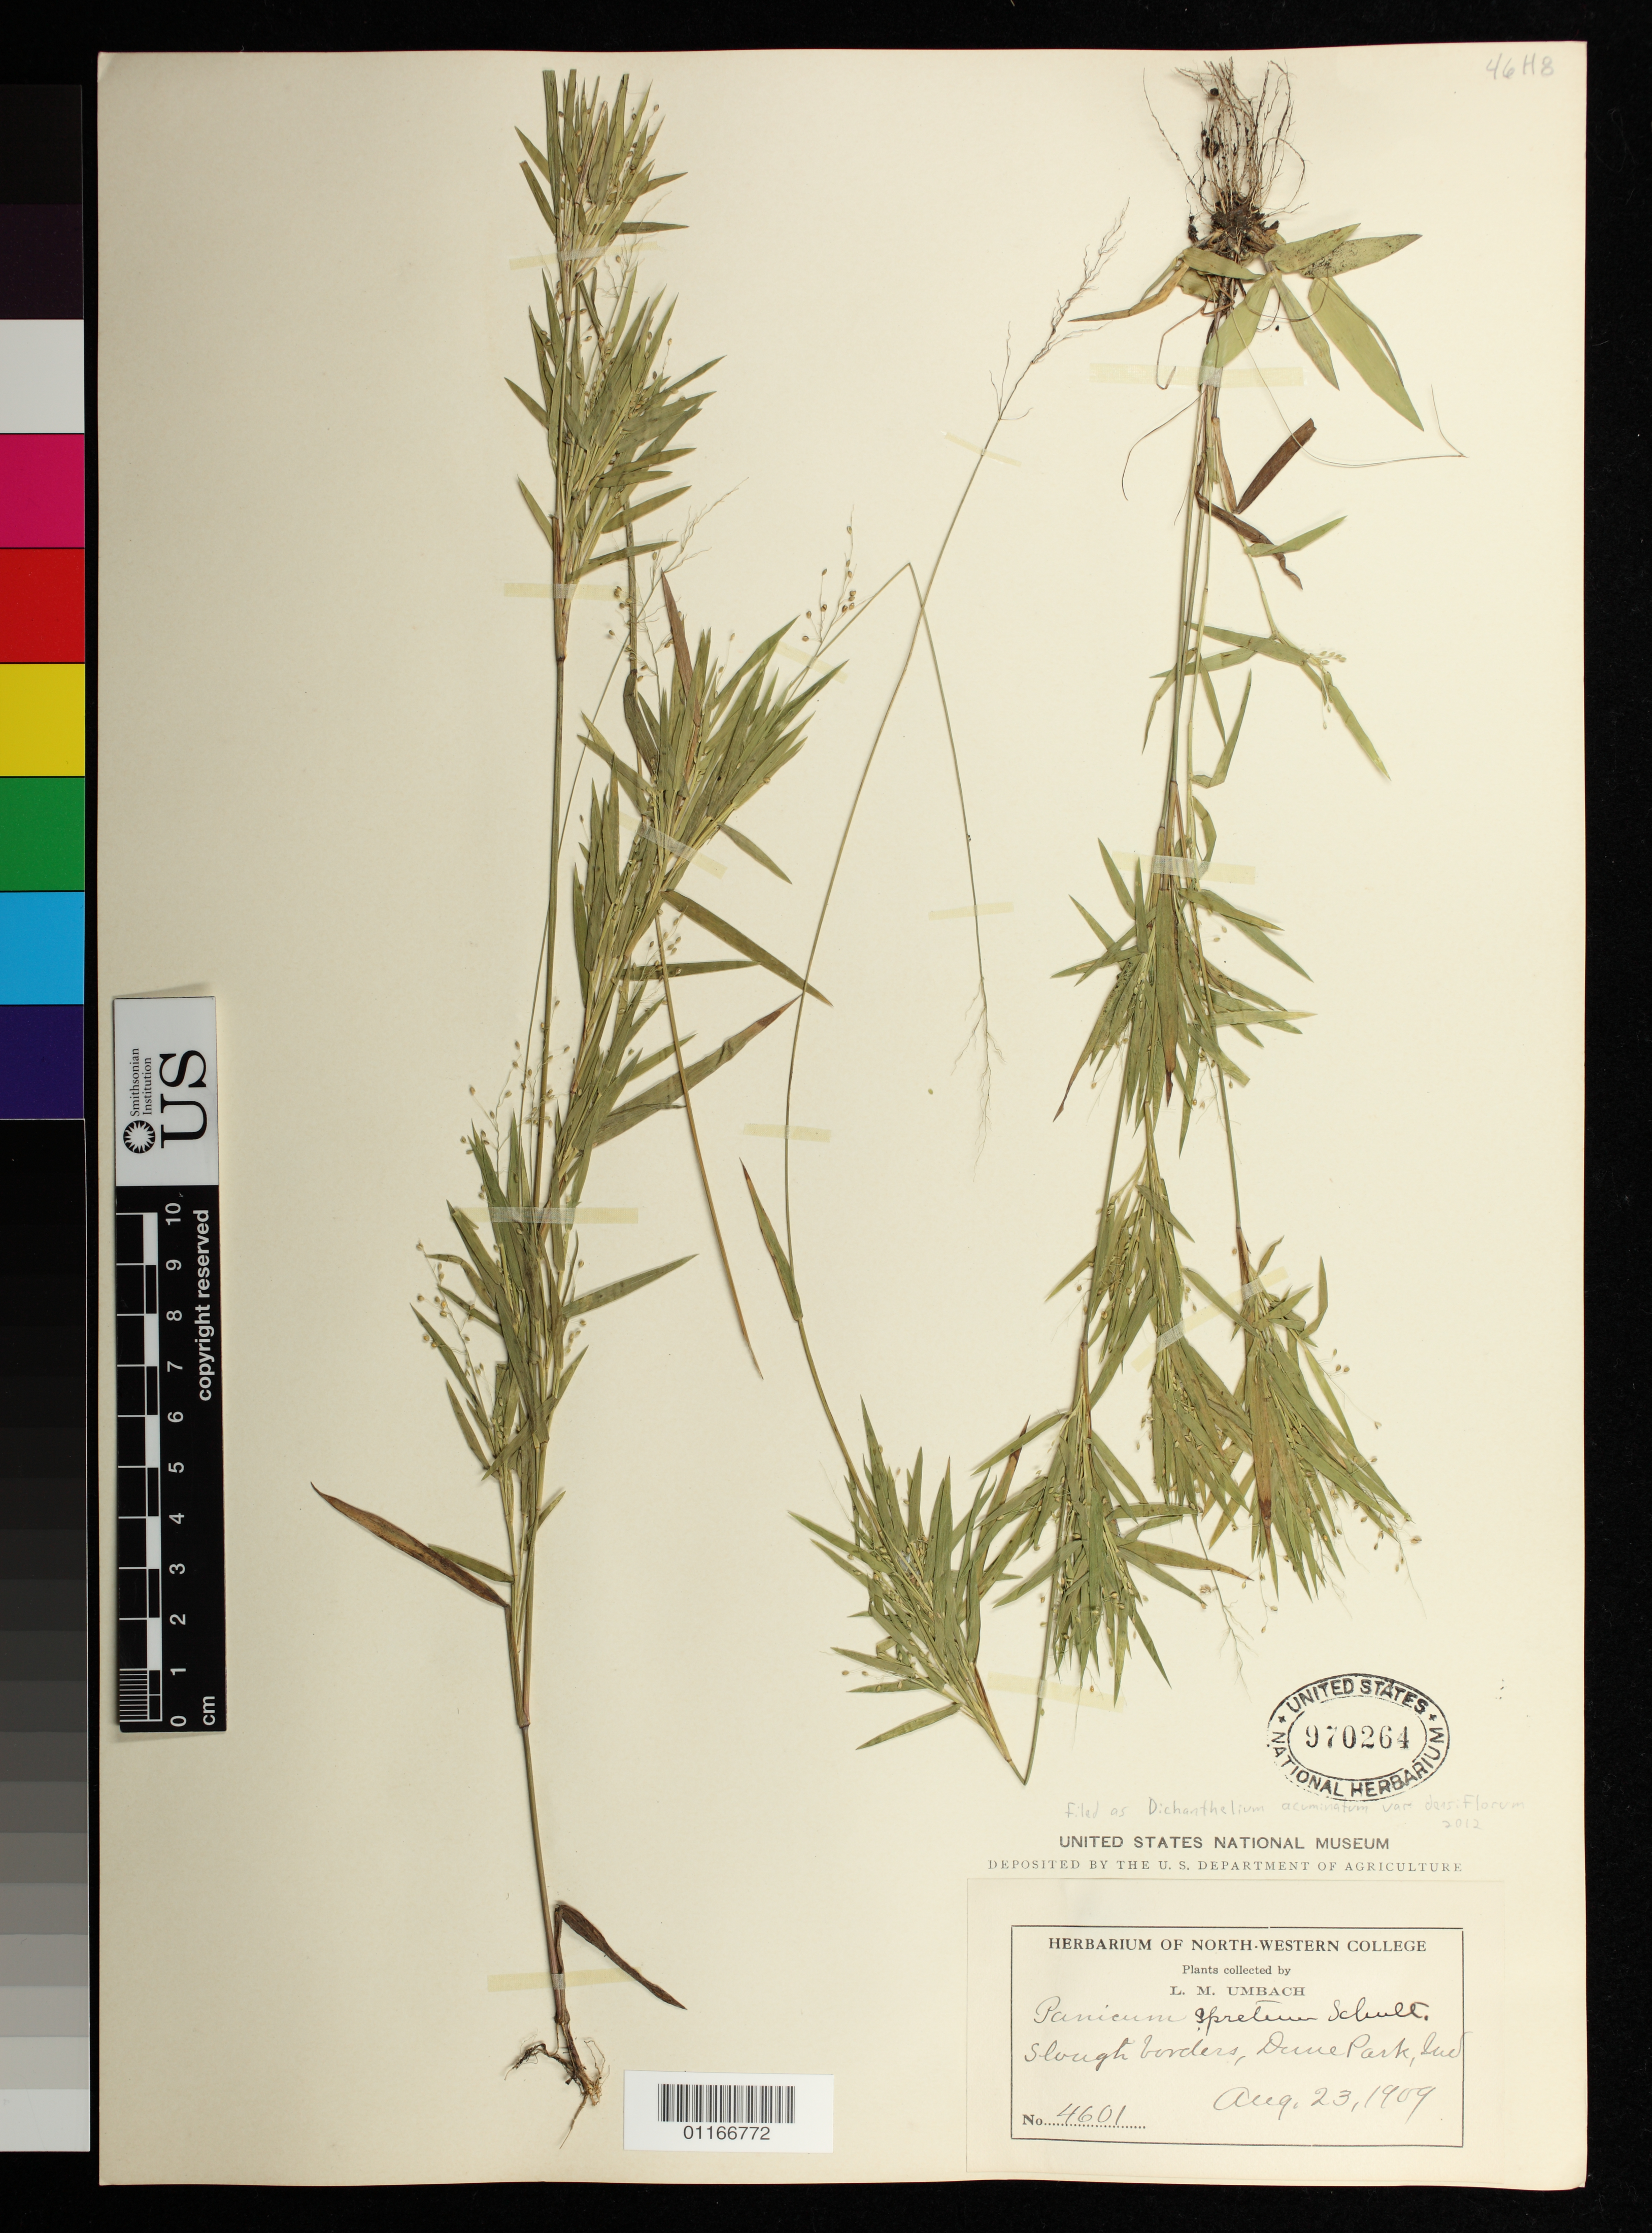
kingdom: Plantae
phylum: Tracheophyta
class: Liliopsida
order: Poales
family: Poaceae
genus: Dichanthelium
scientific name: Dichanthelium acuminatum var. densiflorum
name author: (Rand & Redfield) Gould & C.A. Clark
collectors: L. M. Umbach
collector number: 4601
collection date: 1909-08-23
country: United States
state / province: Indiana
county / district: Porter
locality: Dune Park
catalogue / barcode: US 970264